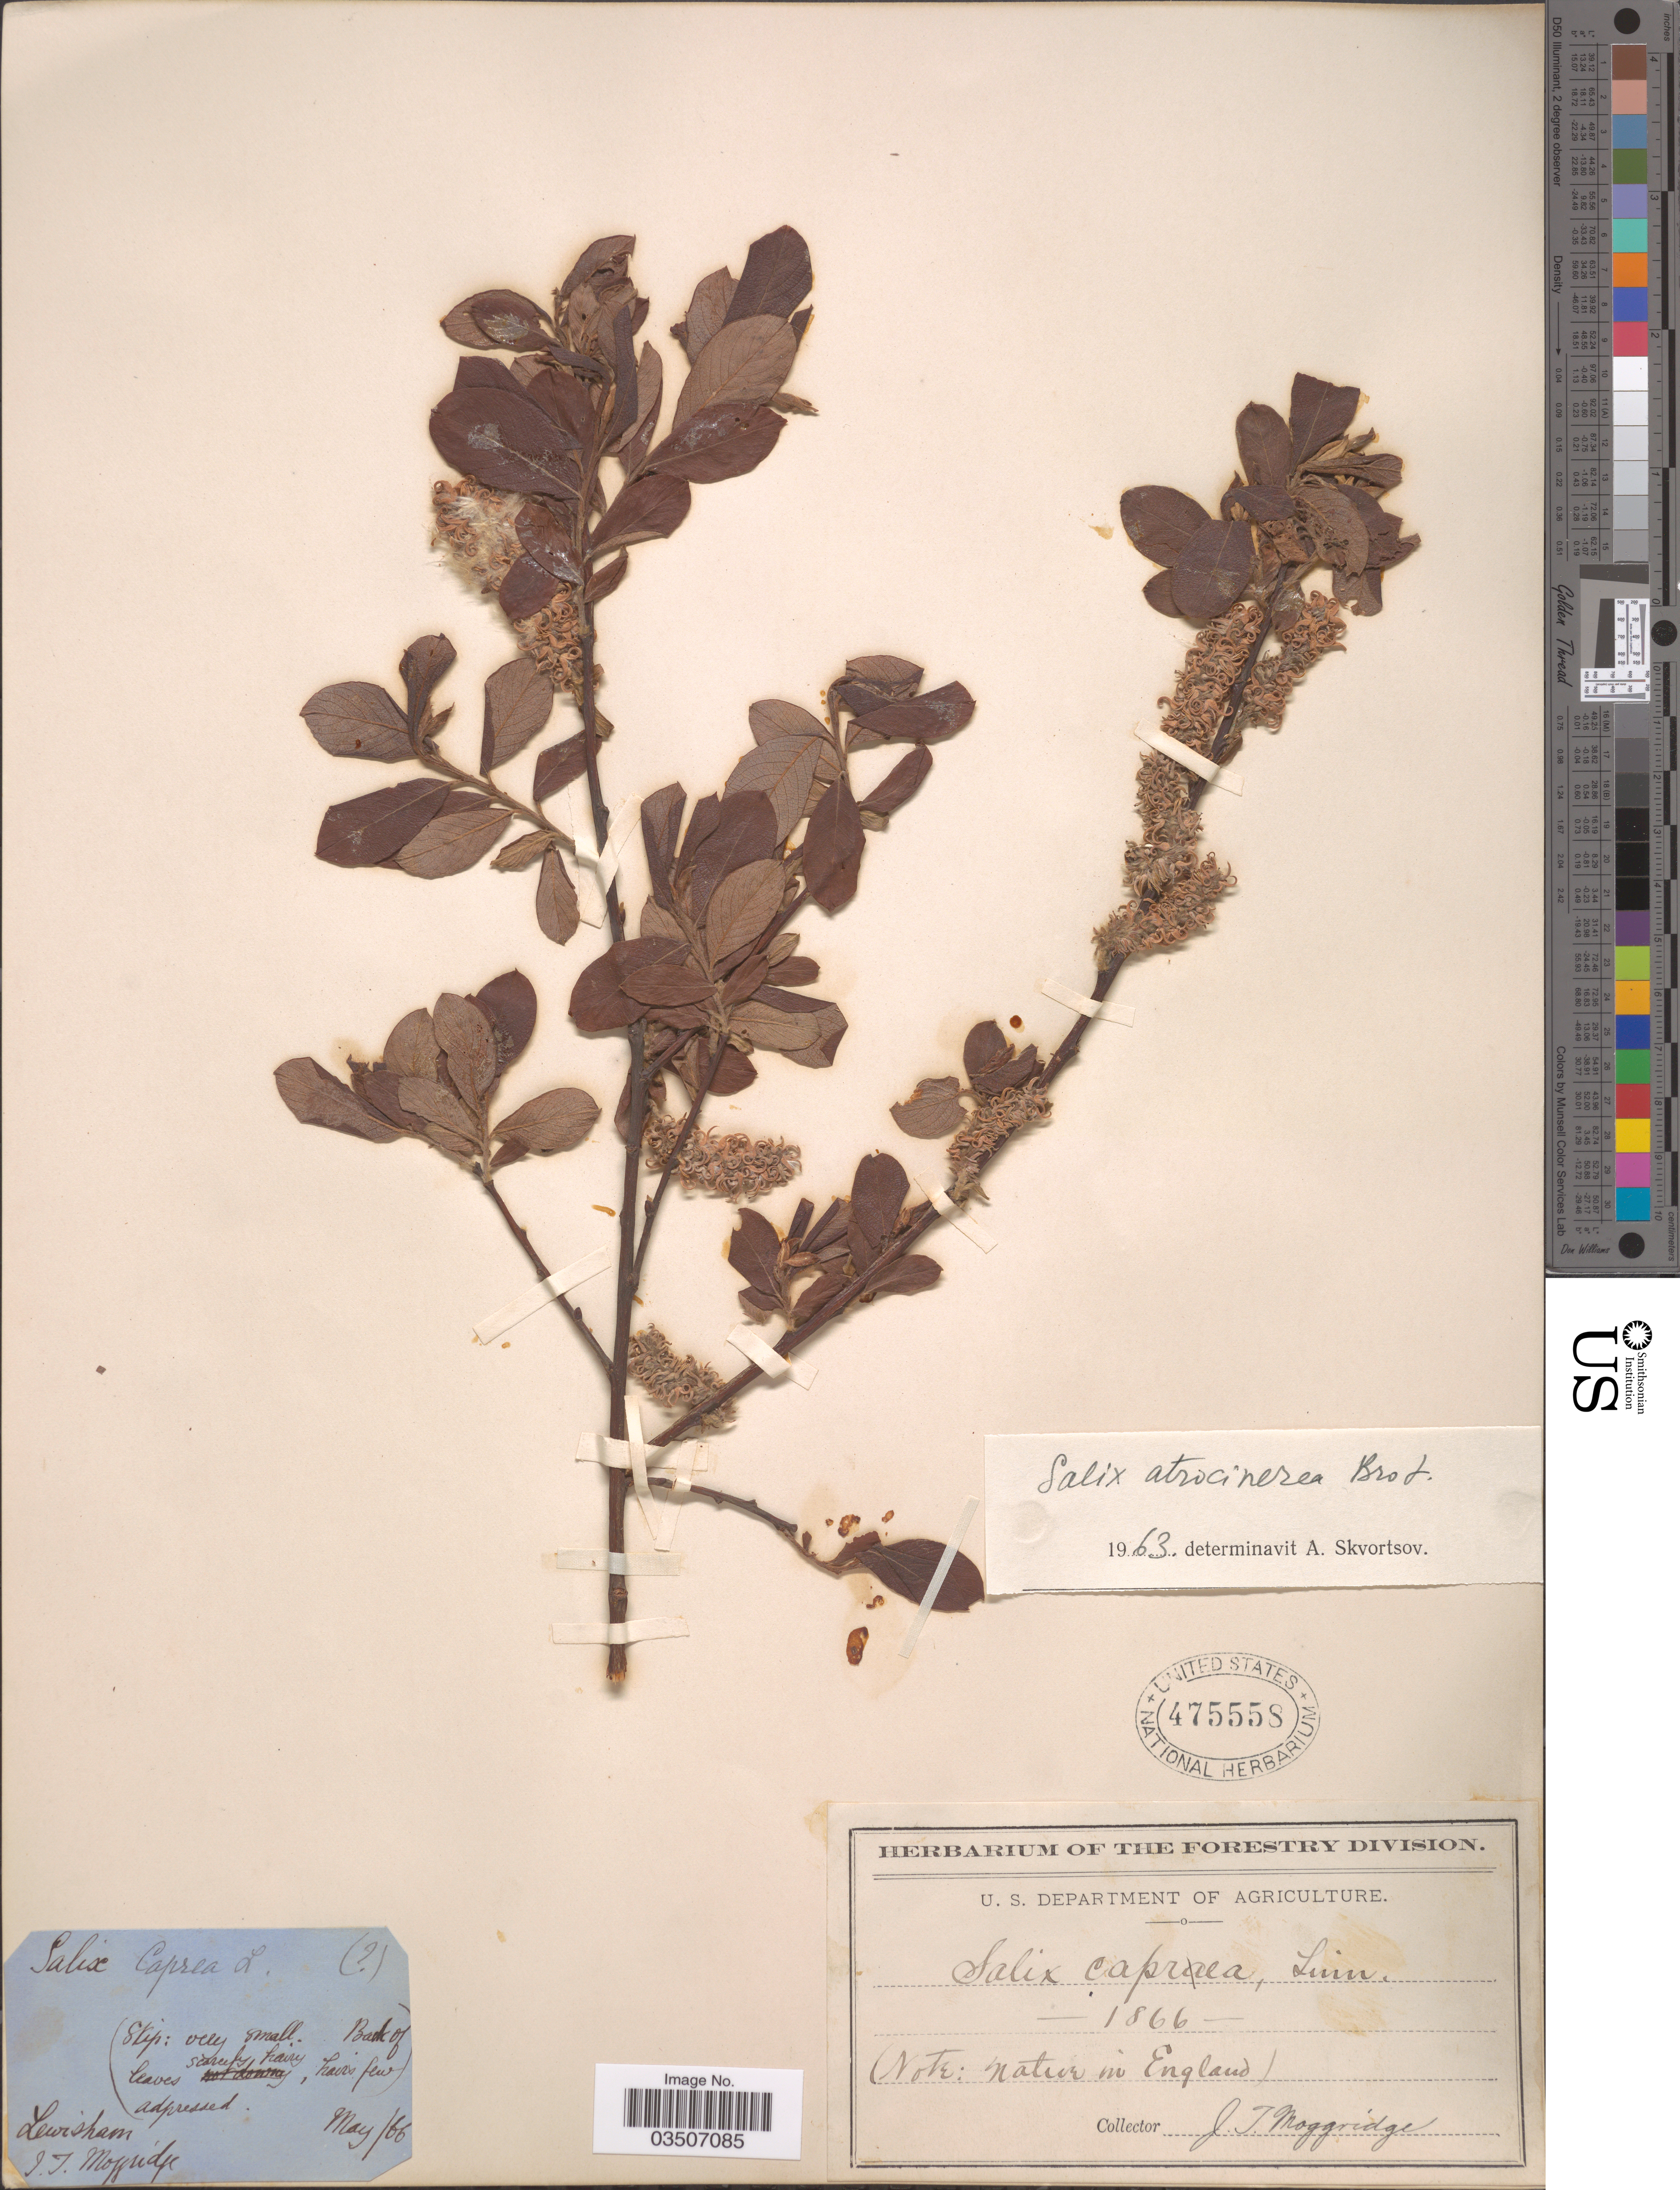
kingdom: Plantae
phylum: Tracheophyta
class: Magnoliopsida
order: Malpighiales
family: Salicaceae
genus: Salix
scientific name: Salix atrocinerea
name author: Brot.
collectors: J. T. Moggridge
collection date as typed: Transcribed d/m/y: /5/66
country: United Kingdom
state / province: England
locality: Natur in England. Lewisham.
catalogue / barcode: US 475558